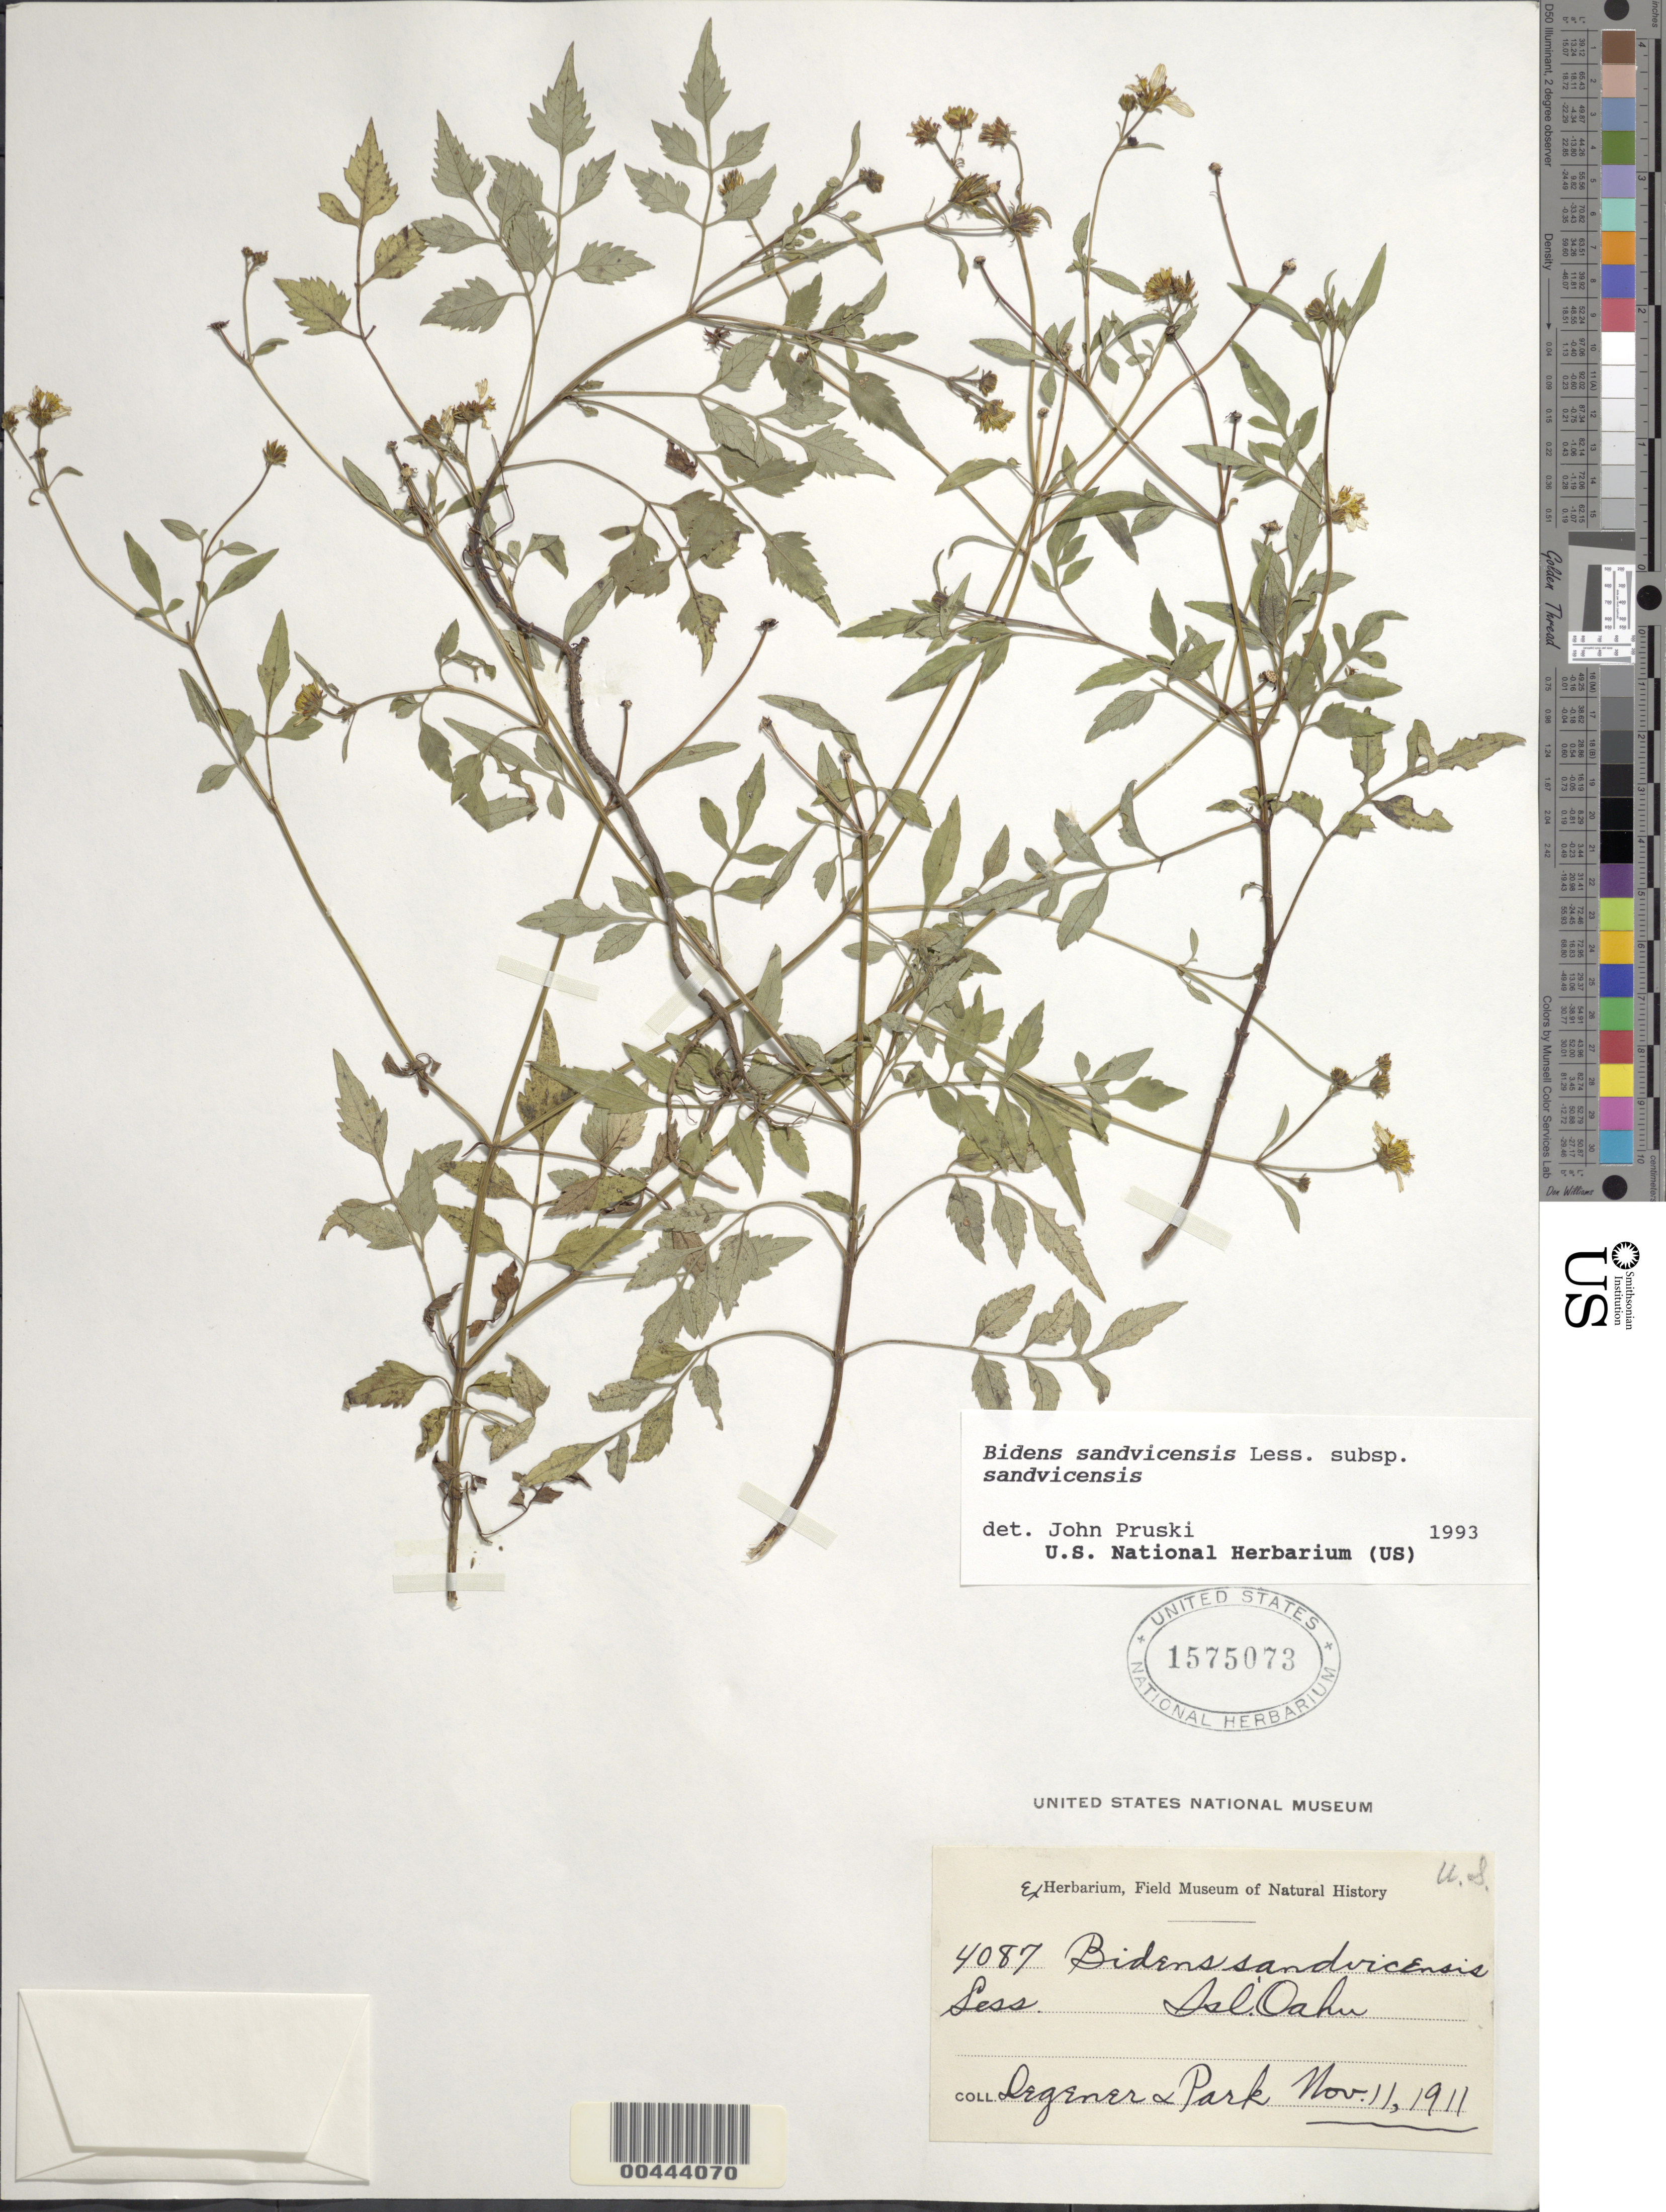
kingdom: Plantae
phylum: Tracheophyta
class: Magnoliopsida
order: Asterales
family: Asteraceae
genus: Bidens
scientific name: Bidens sandvicensis subsp. sandvicensis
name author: Less.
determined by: Pruski, J. F.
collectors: O. Degener & Park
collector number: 4087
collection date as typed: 11 Nov 1911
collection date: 1911-11-11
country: United States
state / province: Hawaii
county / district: Honolulu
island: Oahu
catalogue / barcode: US 1575073